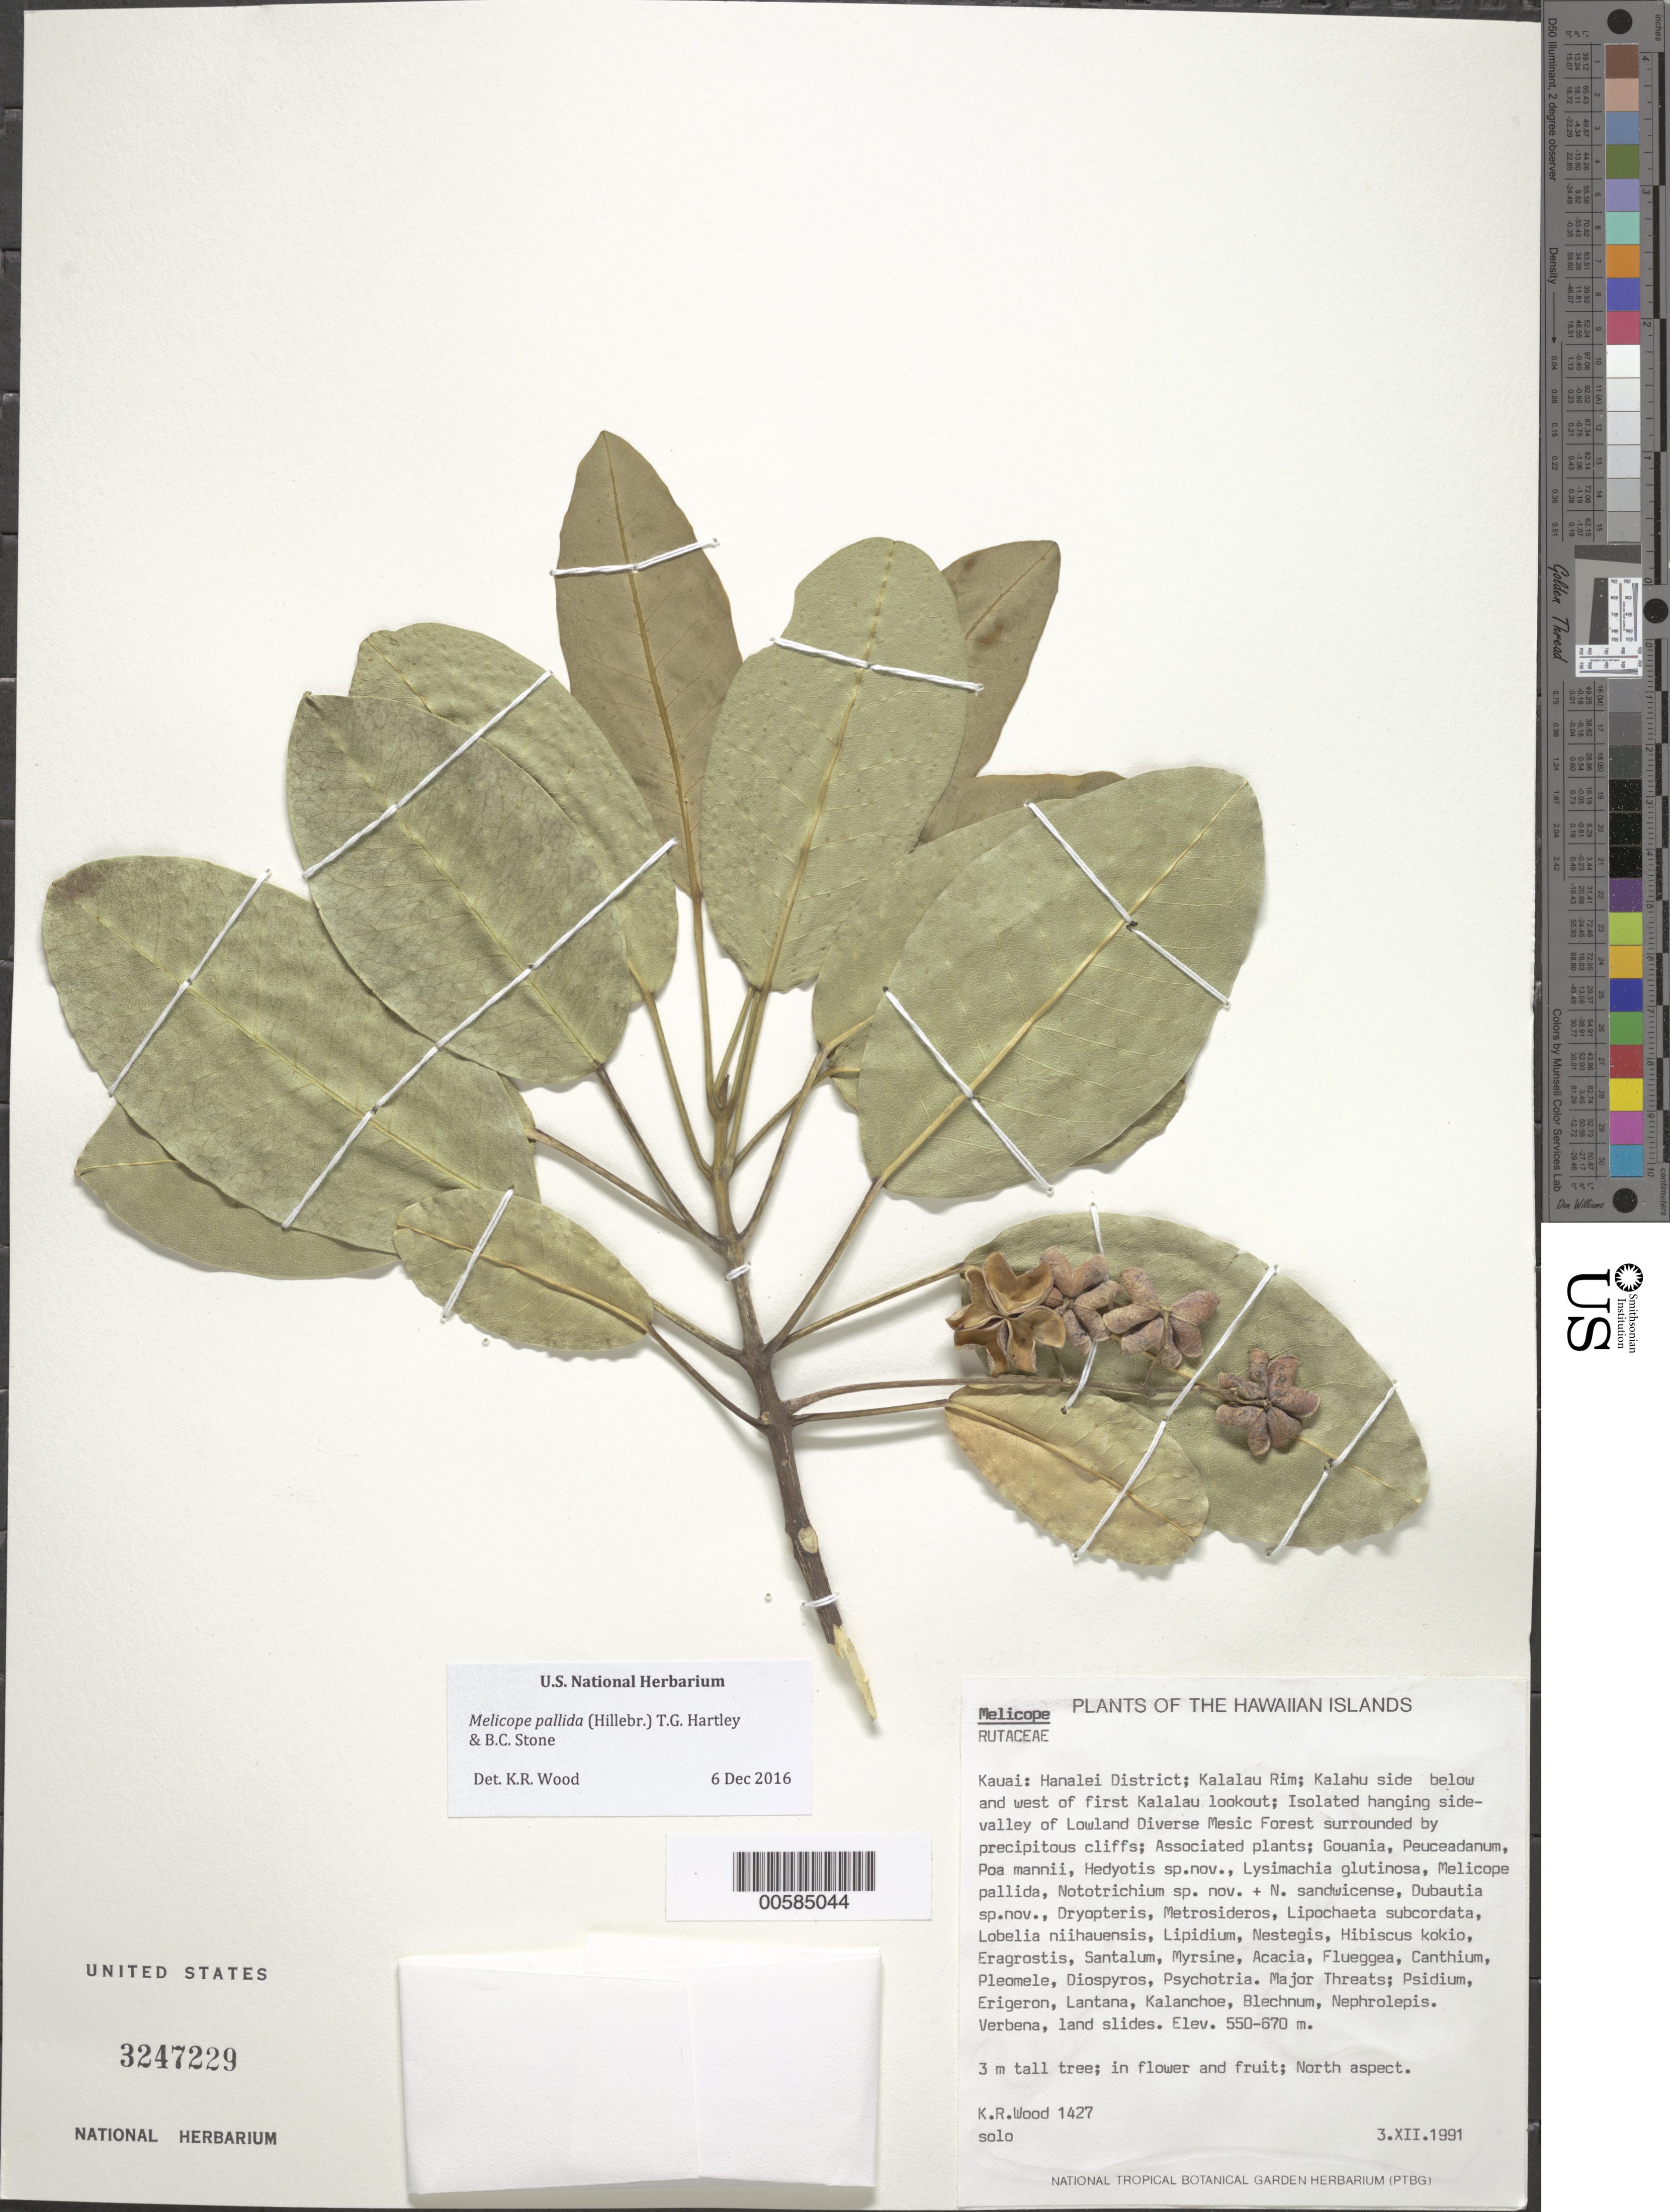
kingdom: Plantae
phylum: Tracheophyta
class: Magnoliopsida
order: Sapindales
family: Rutaceae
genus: Melicope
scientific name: Melicope pallida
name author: (Hillebr.) T.G. Hartley & B.C. Stone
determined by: Wood, Kenneth R.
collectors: K. R. Wood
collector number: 1427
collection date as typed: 3 Dec 1991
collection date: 1991-12-03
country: United States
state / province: Hawaii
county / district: Kauai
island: Kaua'i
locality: Hanalei Dist; Kalalau Rim; Kalahu side below and W of first Kalalau lookout.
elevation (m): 550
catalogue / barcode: US 3247229